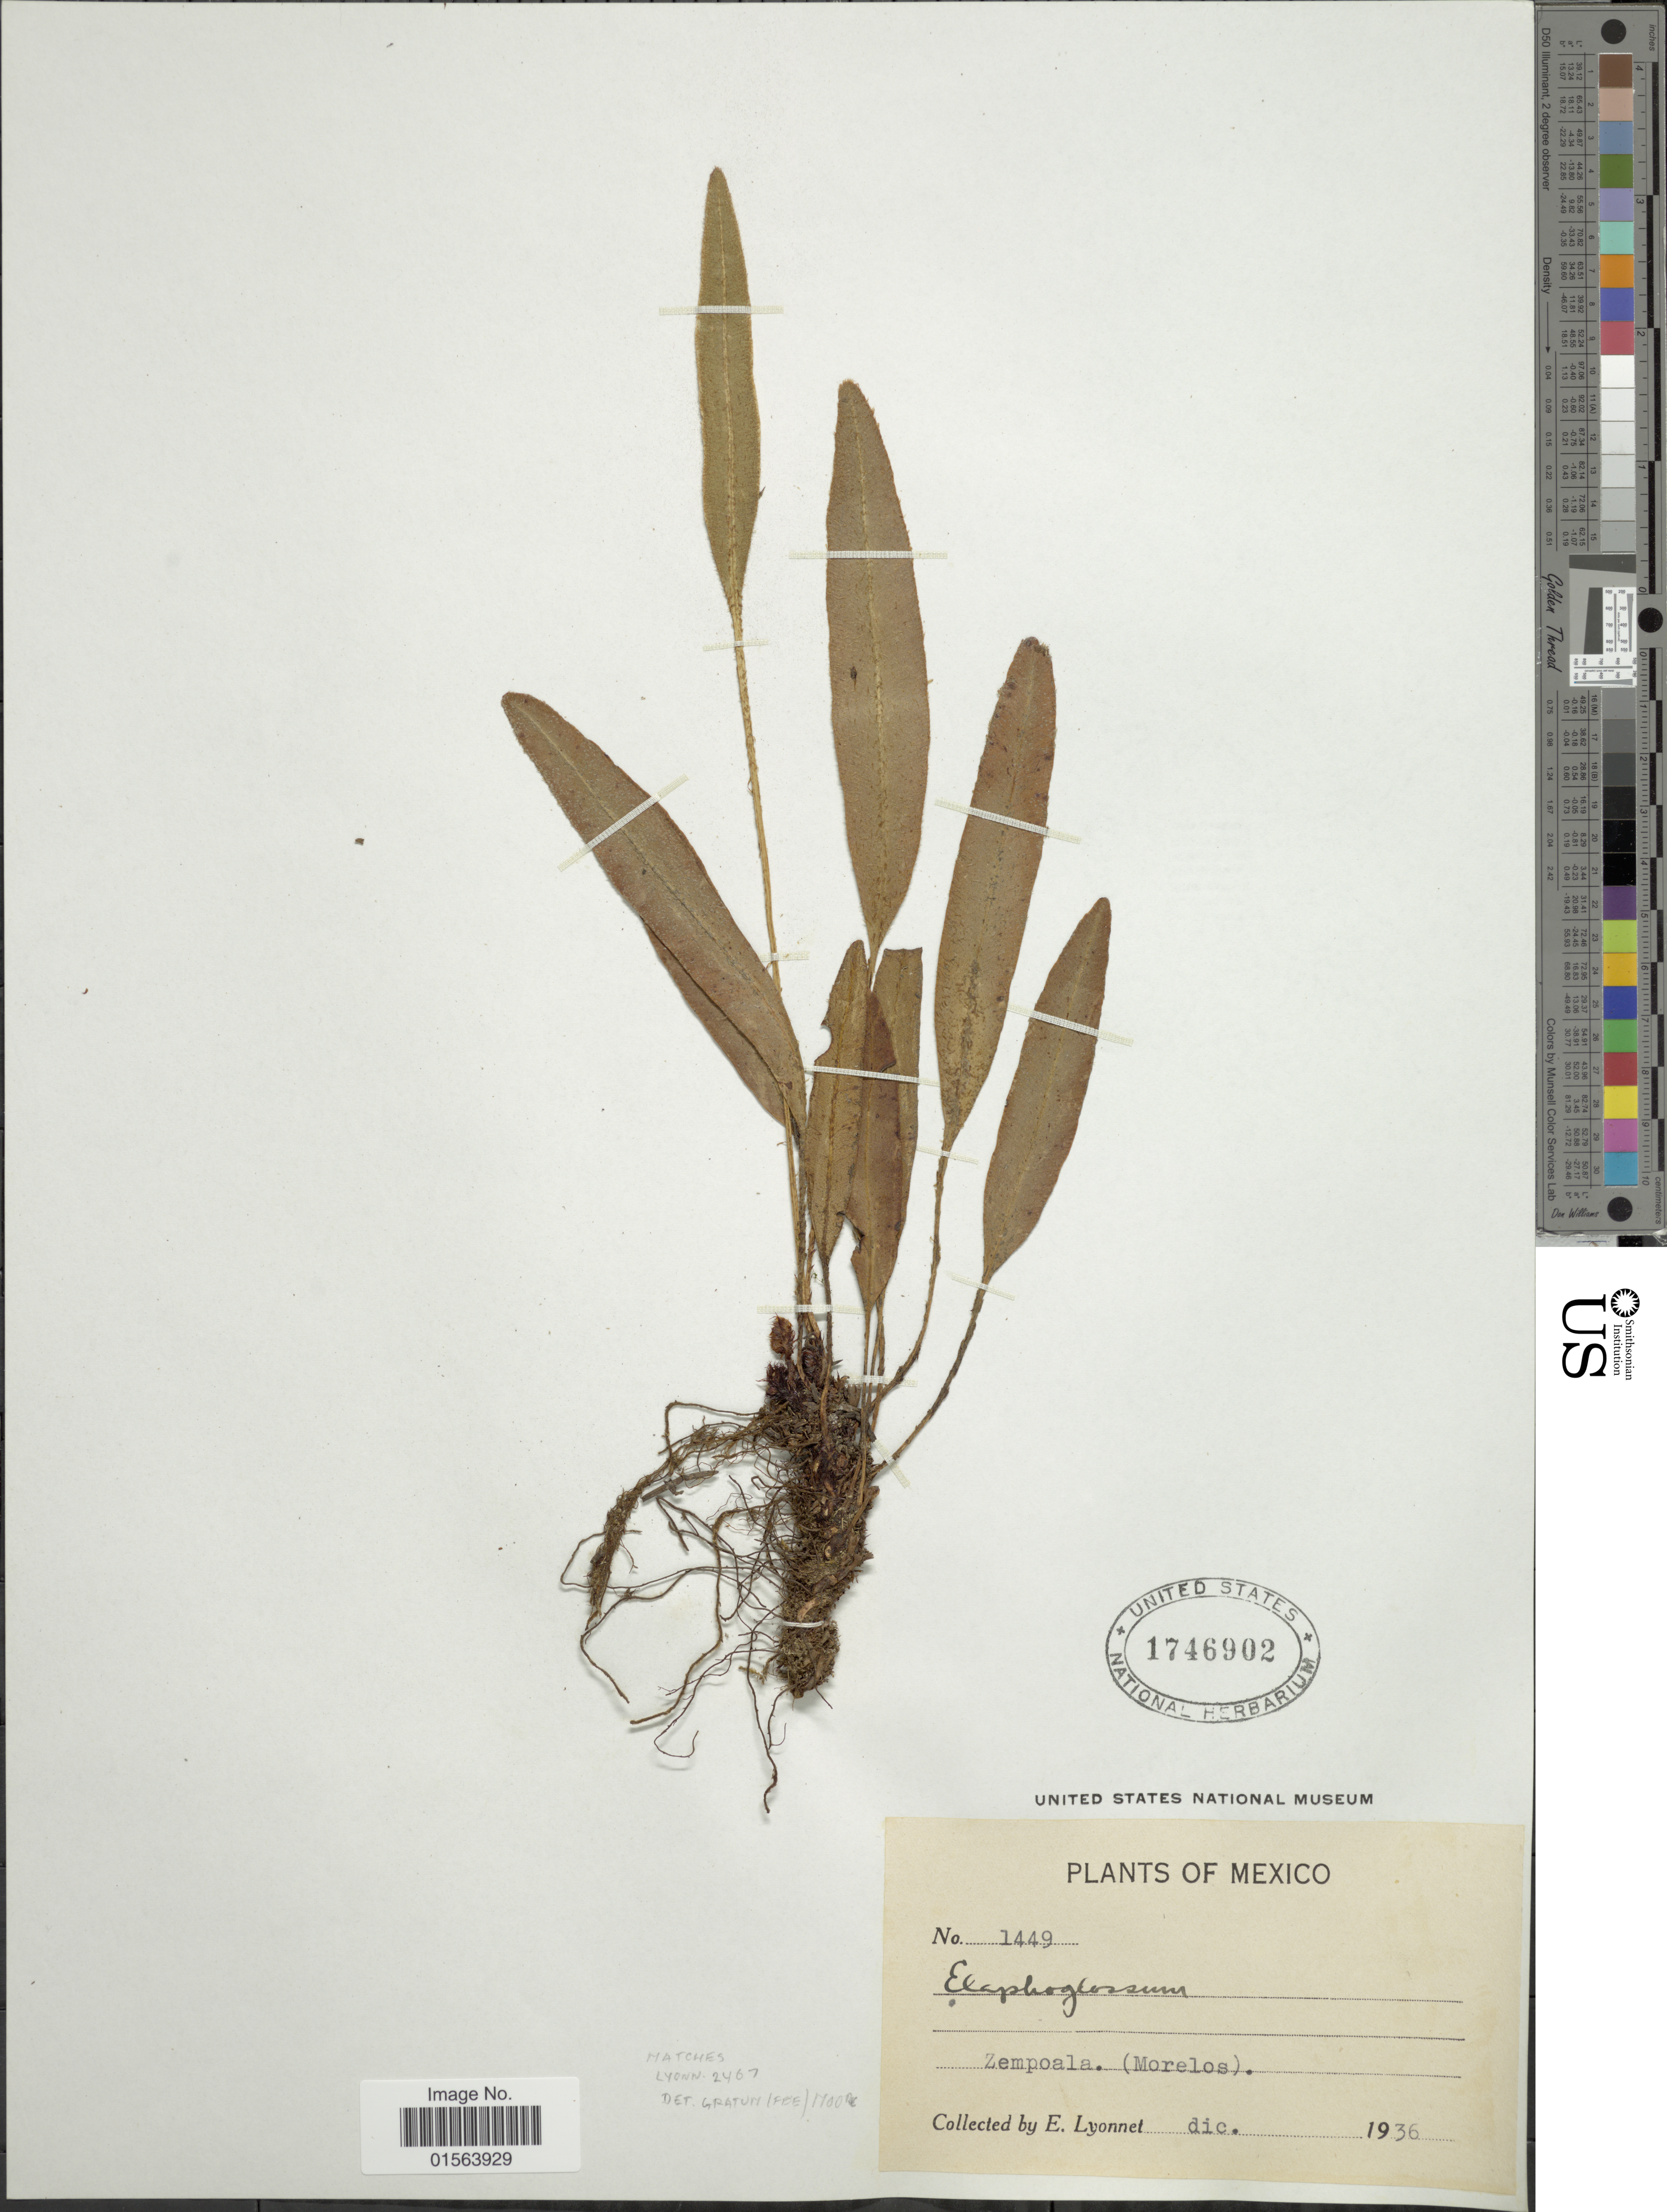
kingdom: Plantae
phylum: Tracheophyta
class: Polypodiopsida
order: Polypodiales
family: Dryopteridaceae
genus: Elaphoglossum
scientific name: Elaphoglossum gratum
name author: (Fée) T. Moore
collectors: E. Lyonnet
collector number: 1449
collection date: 1936-12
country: Mexico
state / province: Morelos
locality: Zempoala (Morelos)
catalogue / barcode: US 1746902